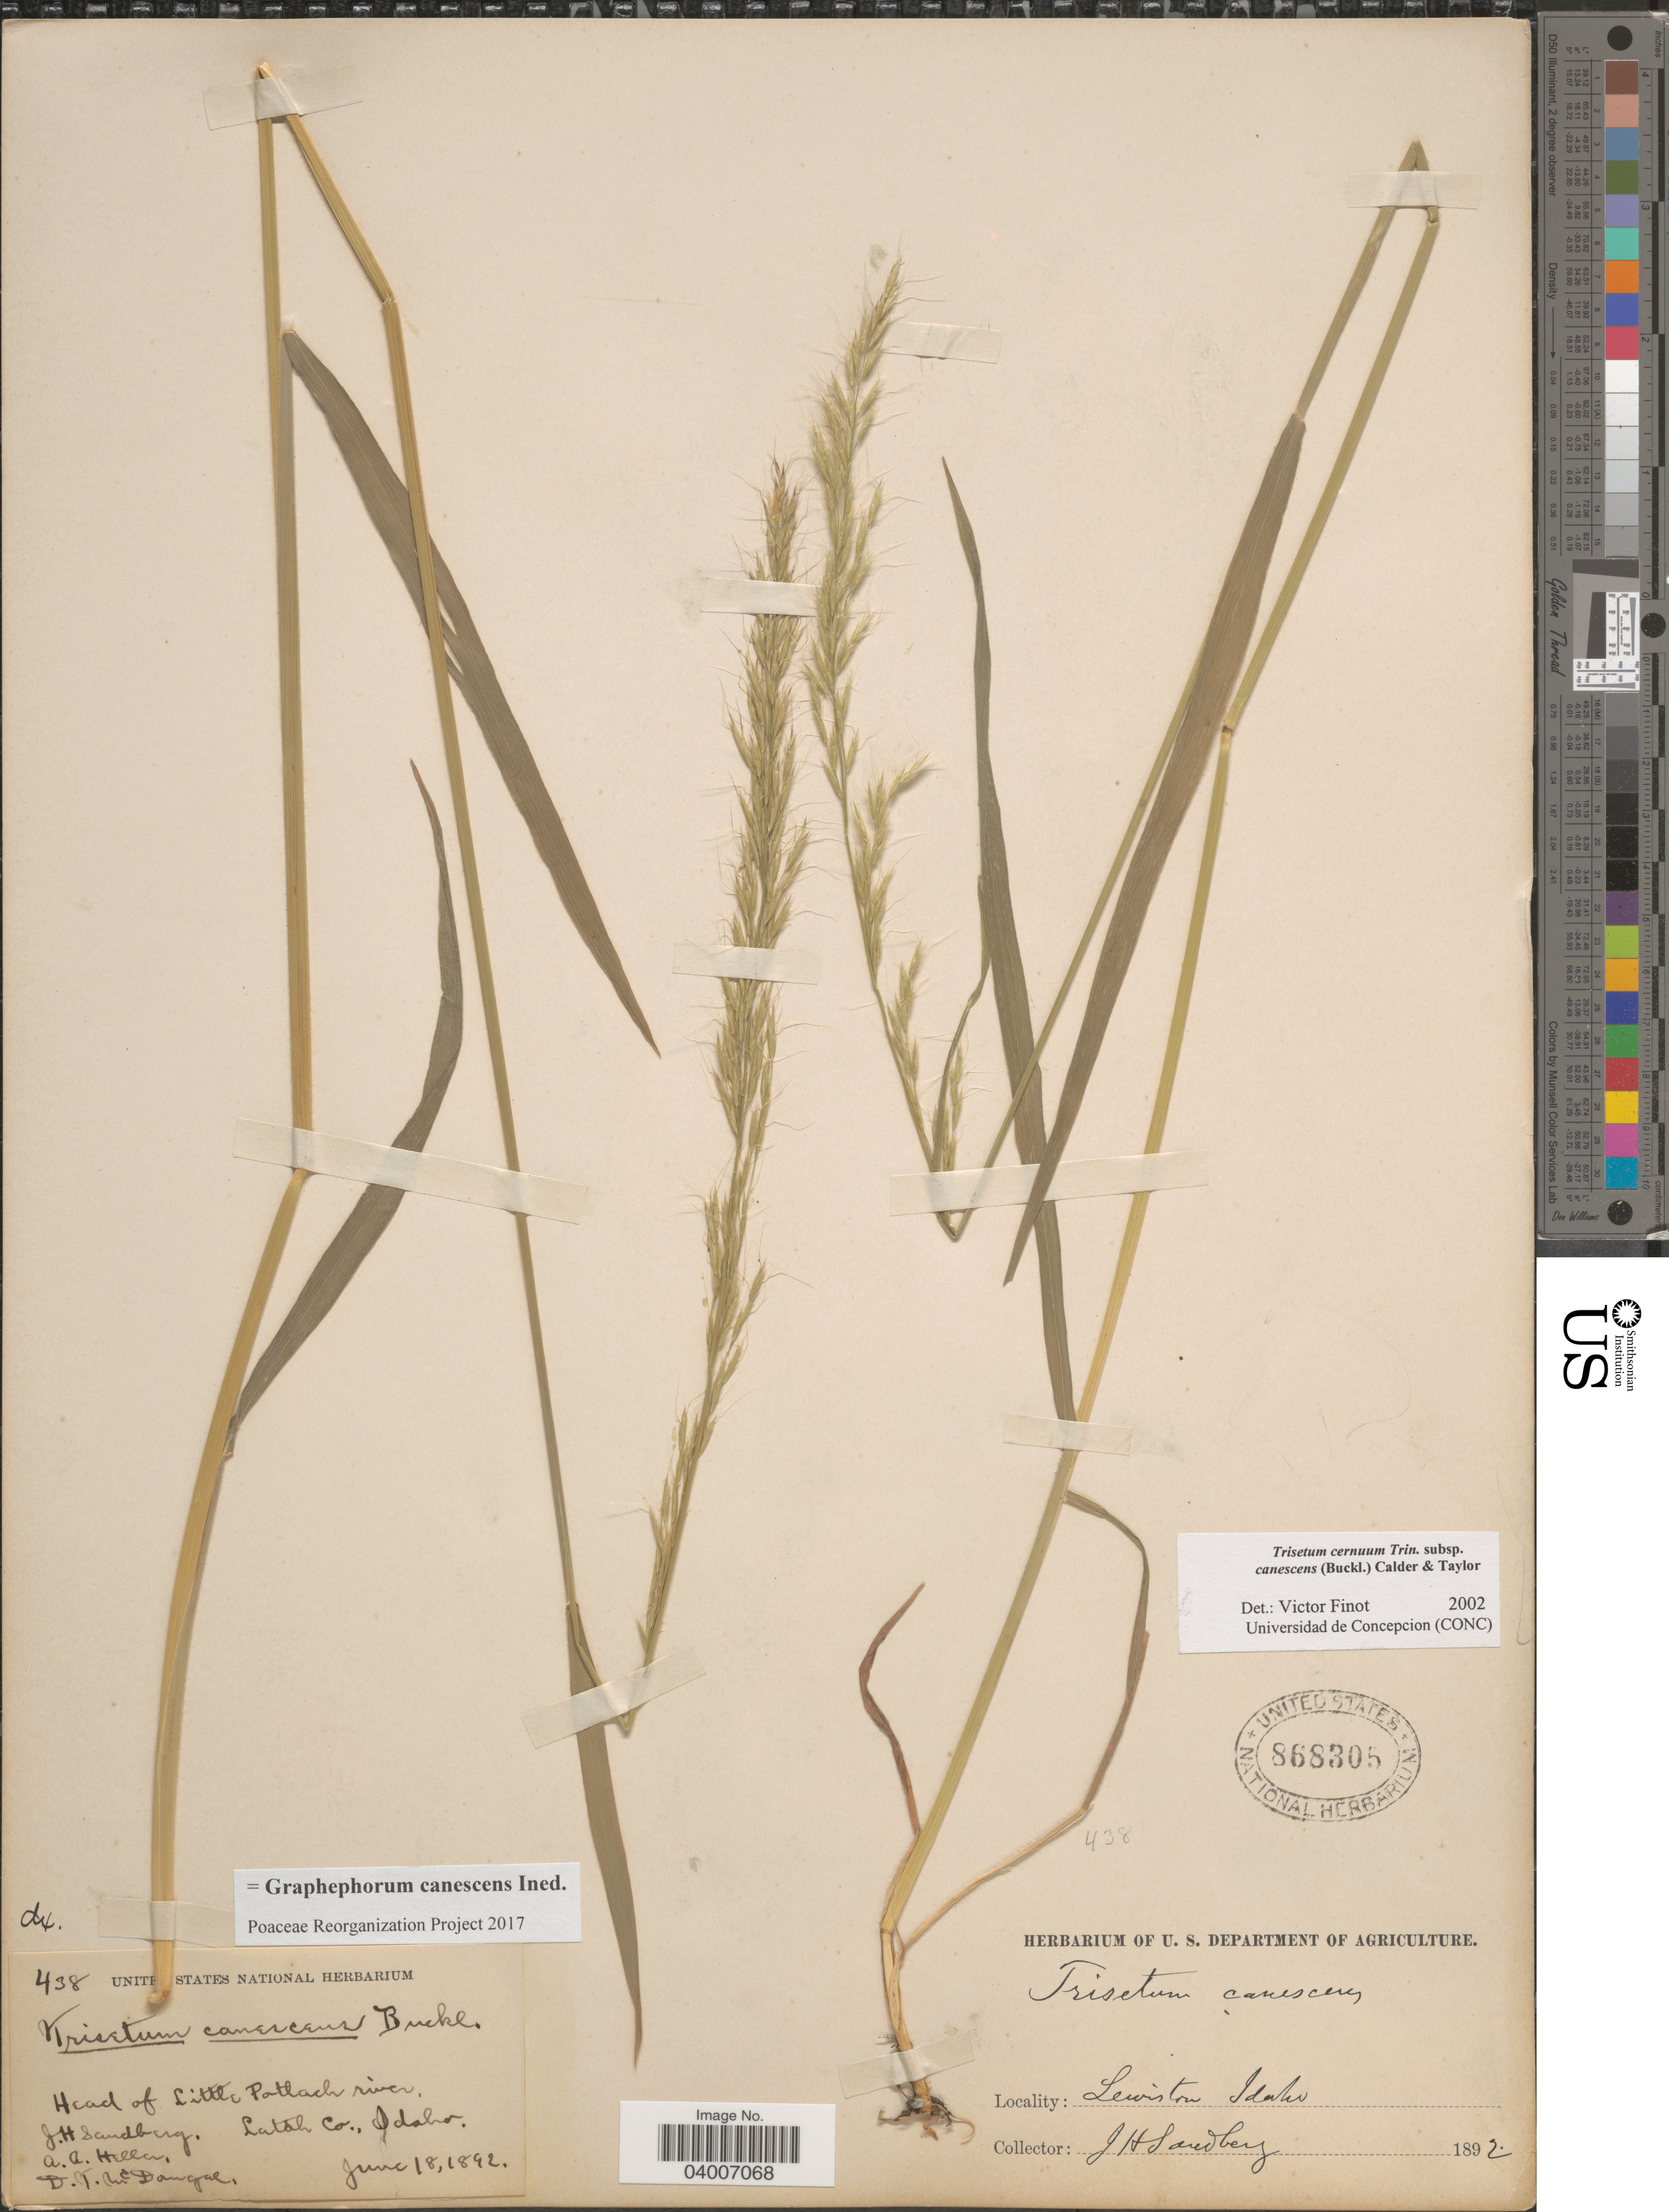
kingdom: Plantae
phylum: Tracheophyta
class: Liliopsida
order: Poales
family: Poaceae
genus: Graphephorum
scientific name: Graphephorum canescens ined.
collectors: J. H. Sandberg, A. A. Heller & D. McDougal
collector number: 438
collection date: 1892-06-18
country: United States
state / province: Idaho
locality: Head of Little Potlach river. Latah Co. Lewiston.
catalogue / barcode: US 868305